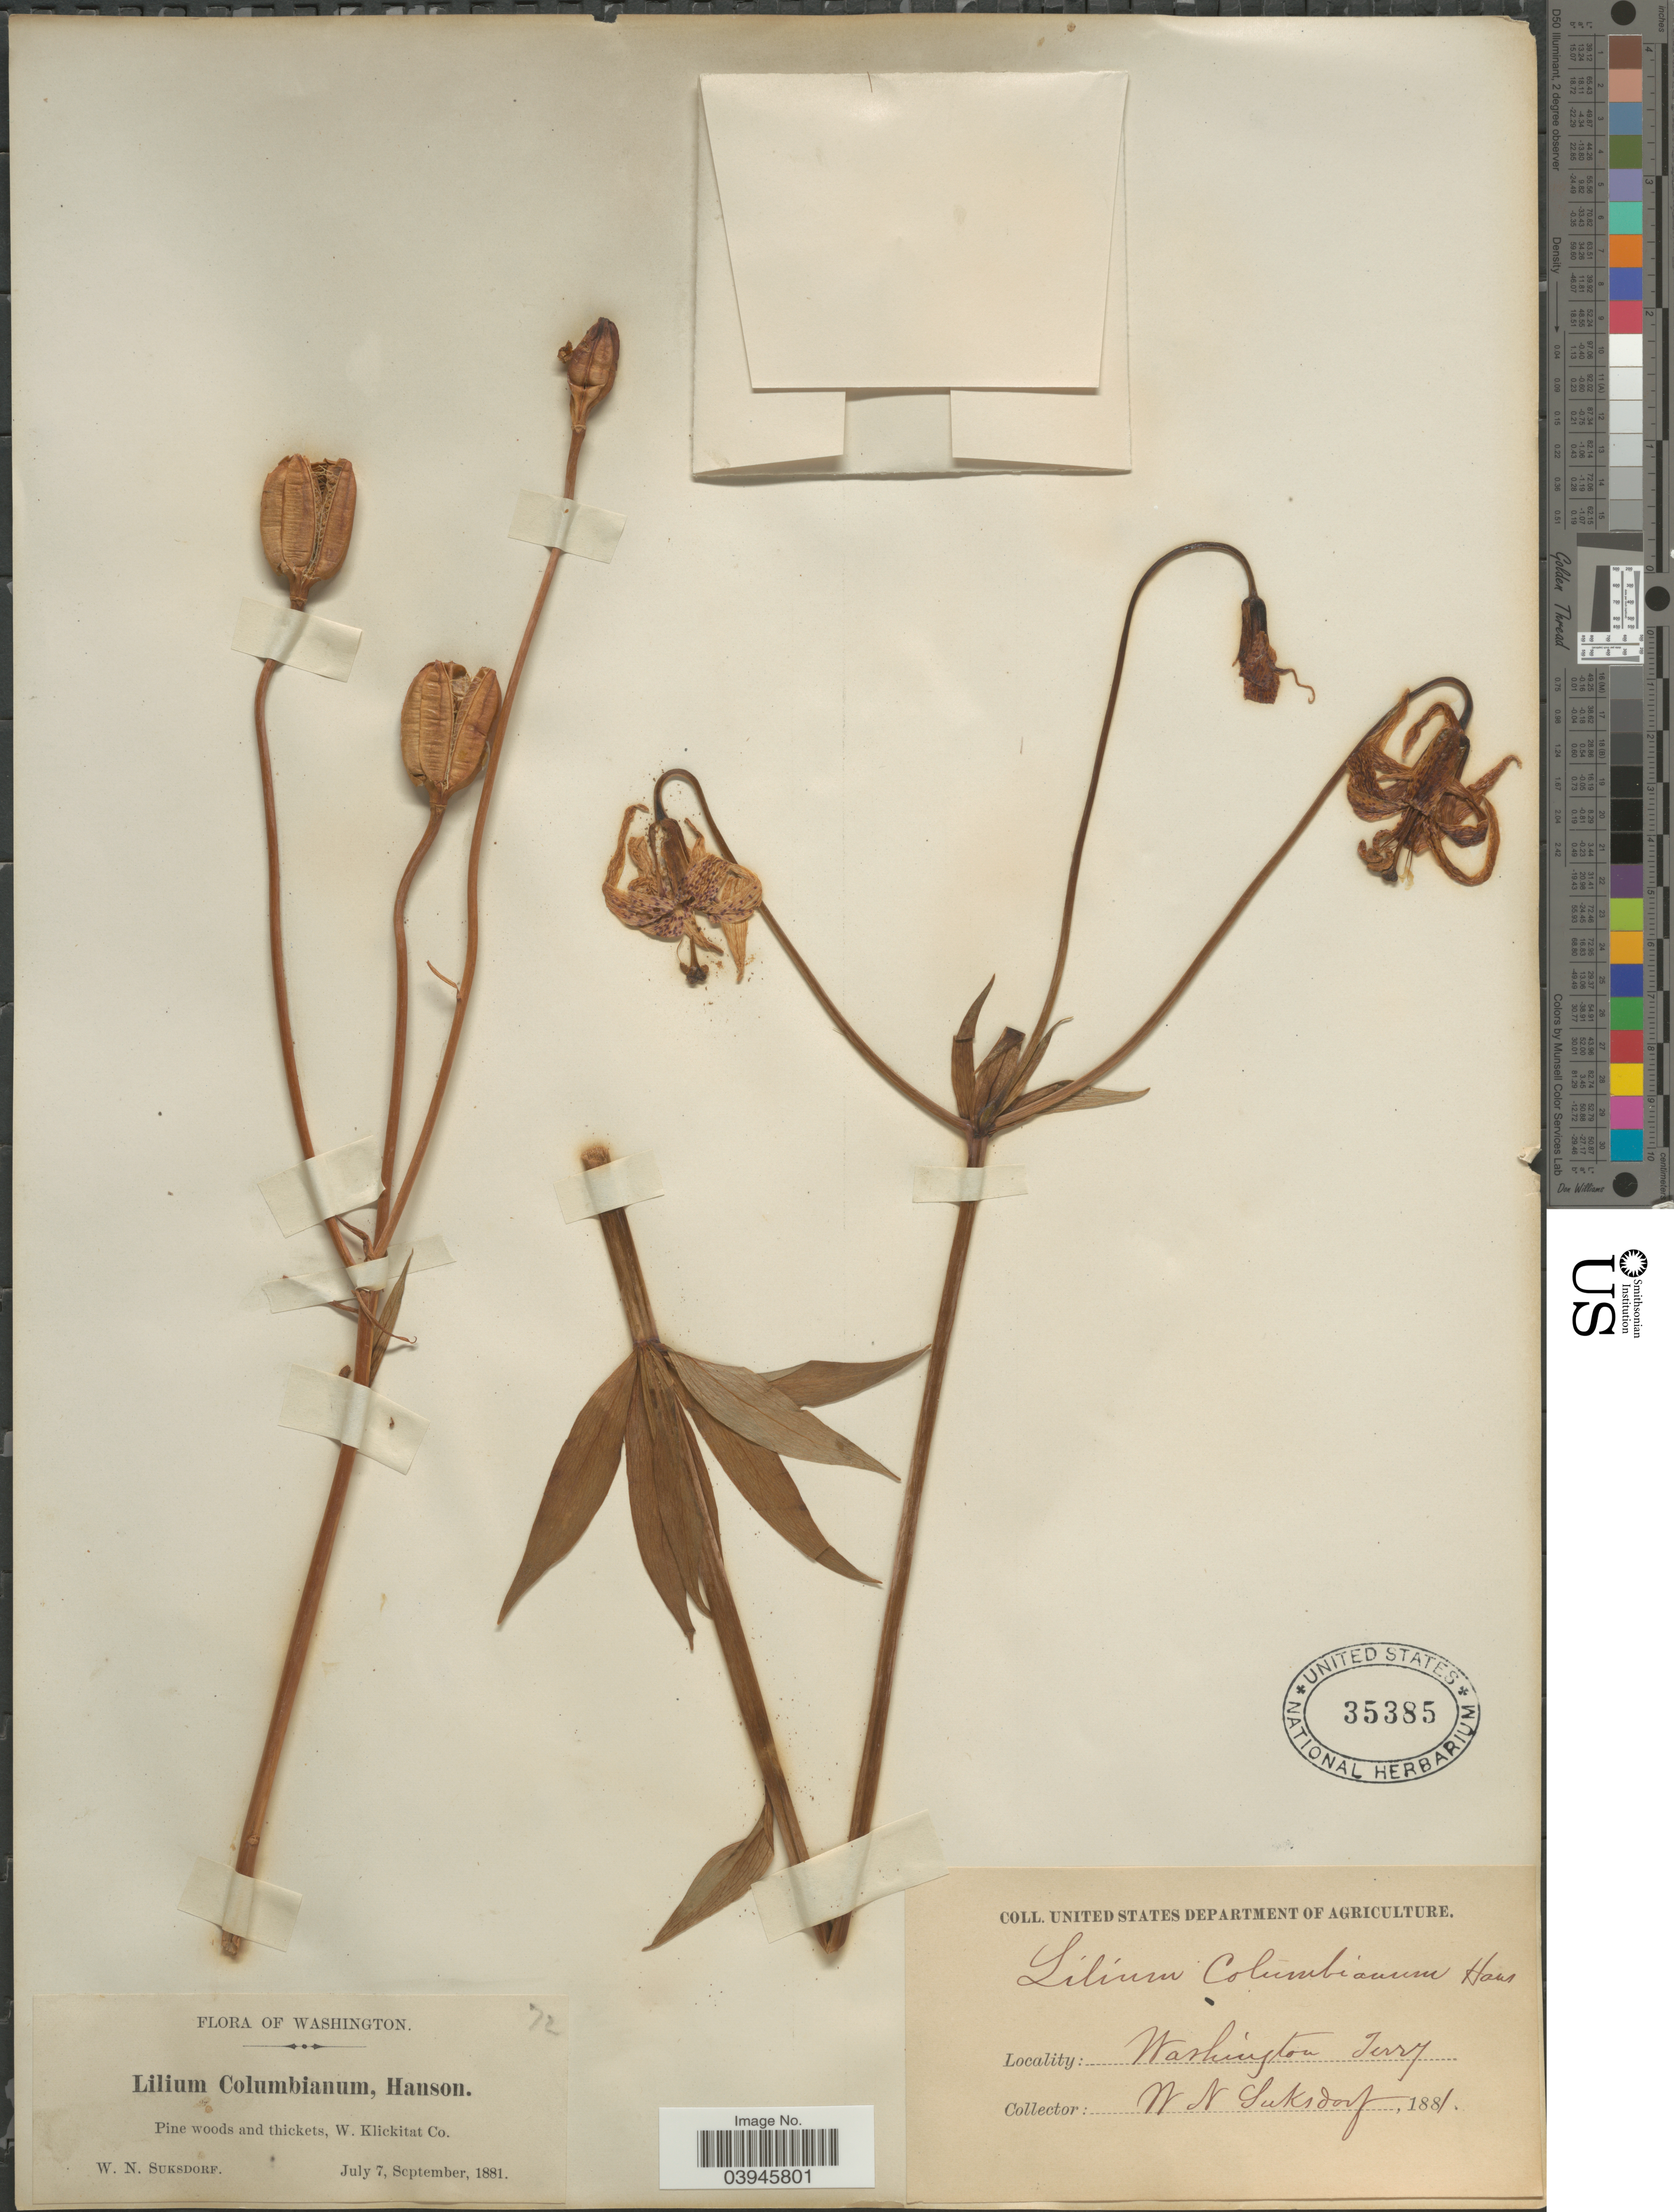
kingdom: Plantae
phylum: Tracheophyta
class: Liliopsida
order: Liliales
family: Liliaceae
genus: Lilium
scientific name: Lilium columbianum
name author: Leichtlin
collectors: W. N. Suksdorf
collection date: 1881-07-07/1881-09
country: United States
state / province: Washington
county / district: Klickitat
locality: Pine woods and thickets, W. Klickitat Co.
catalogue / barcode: US 35385